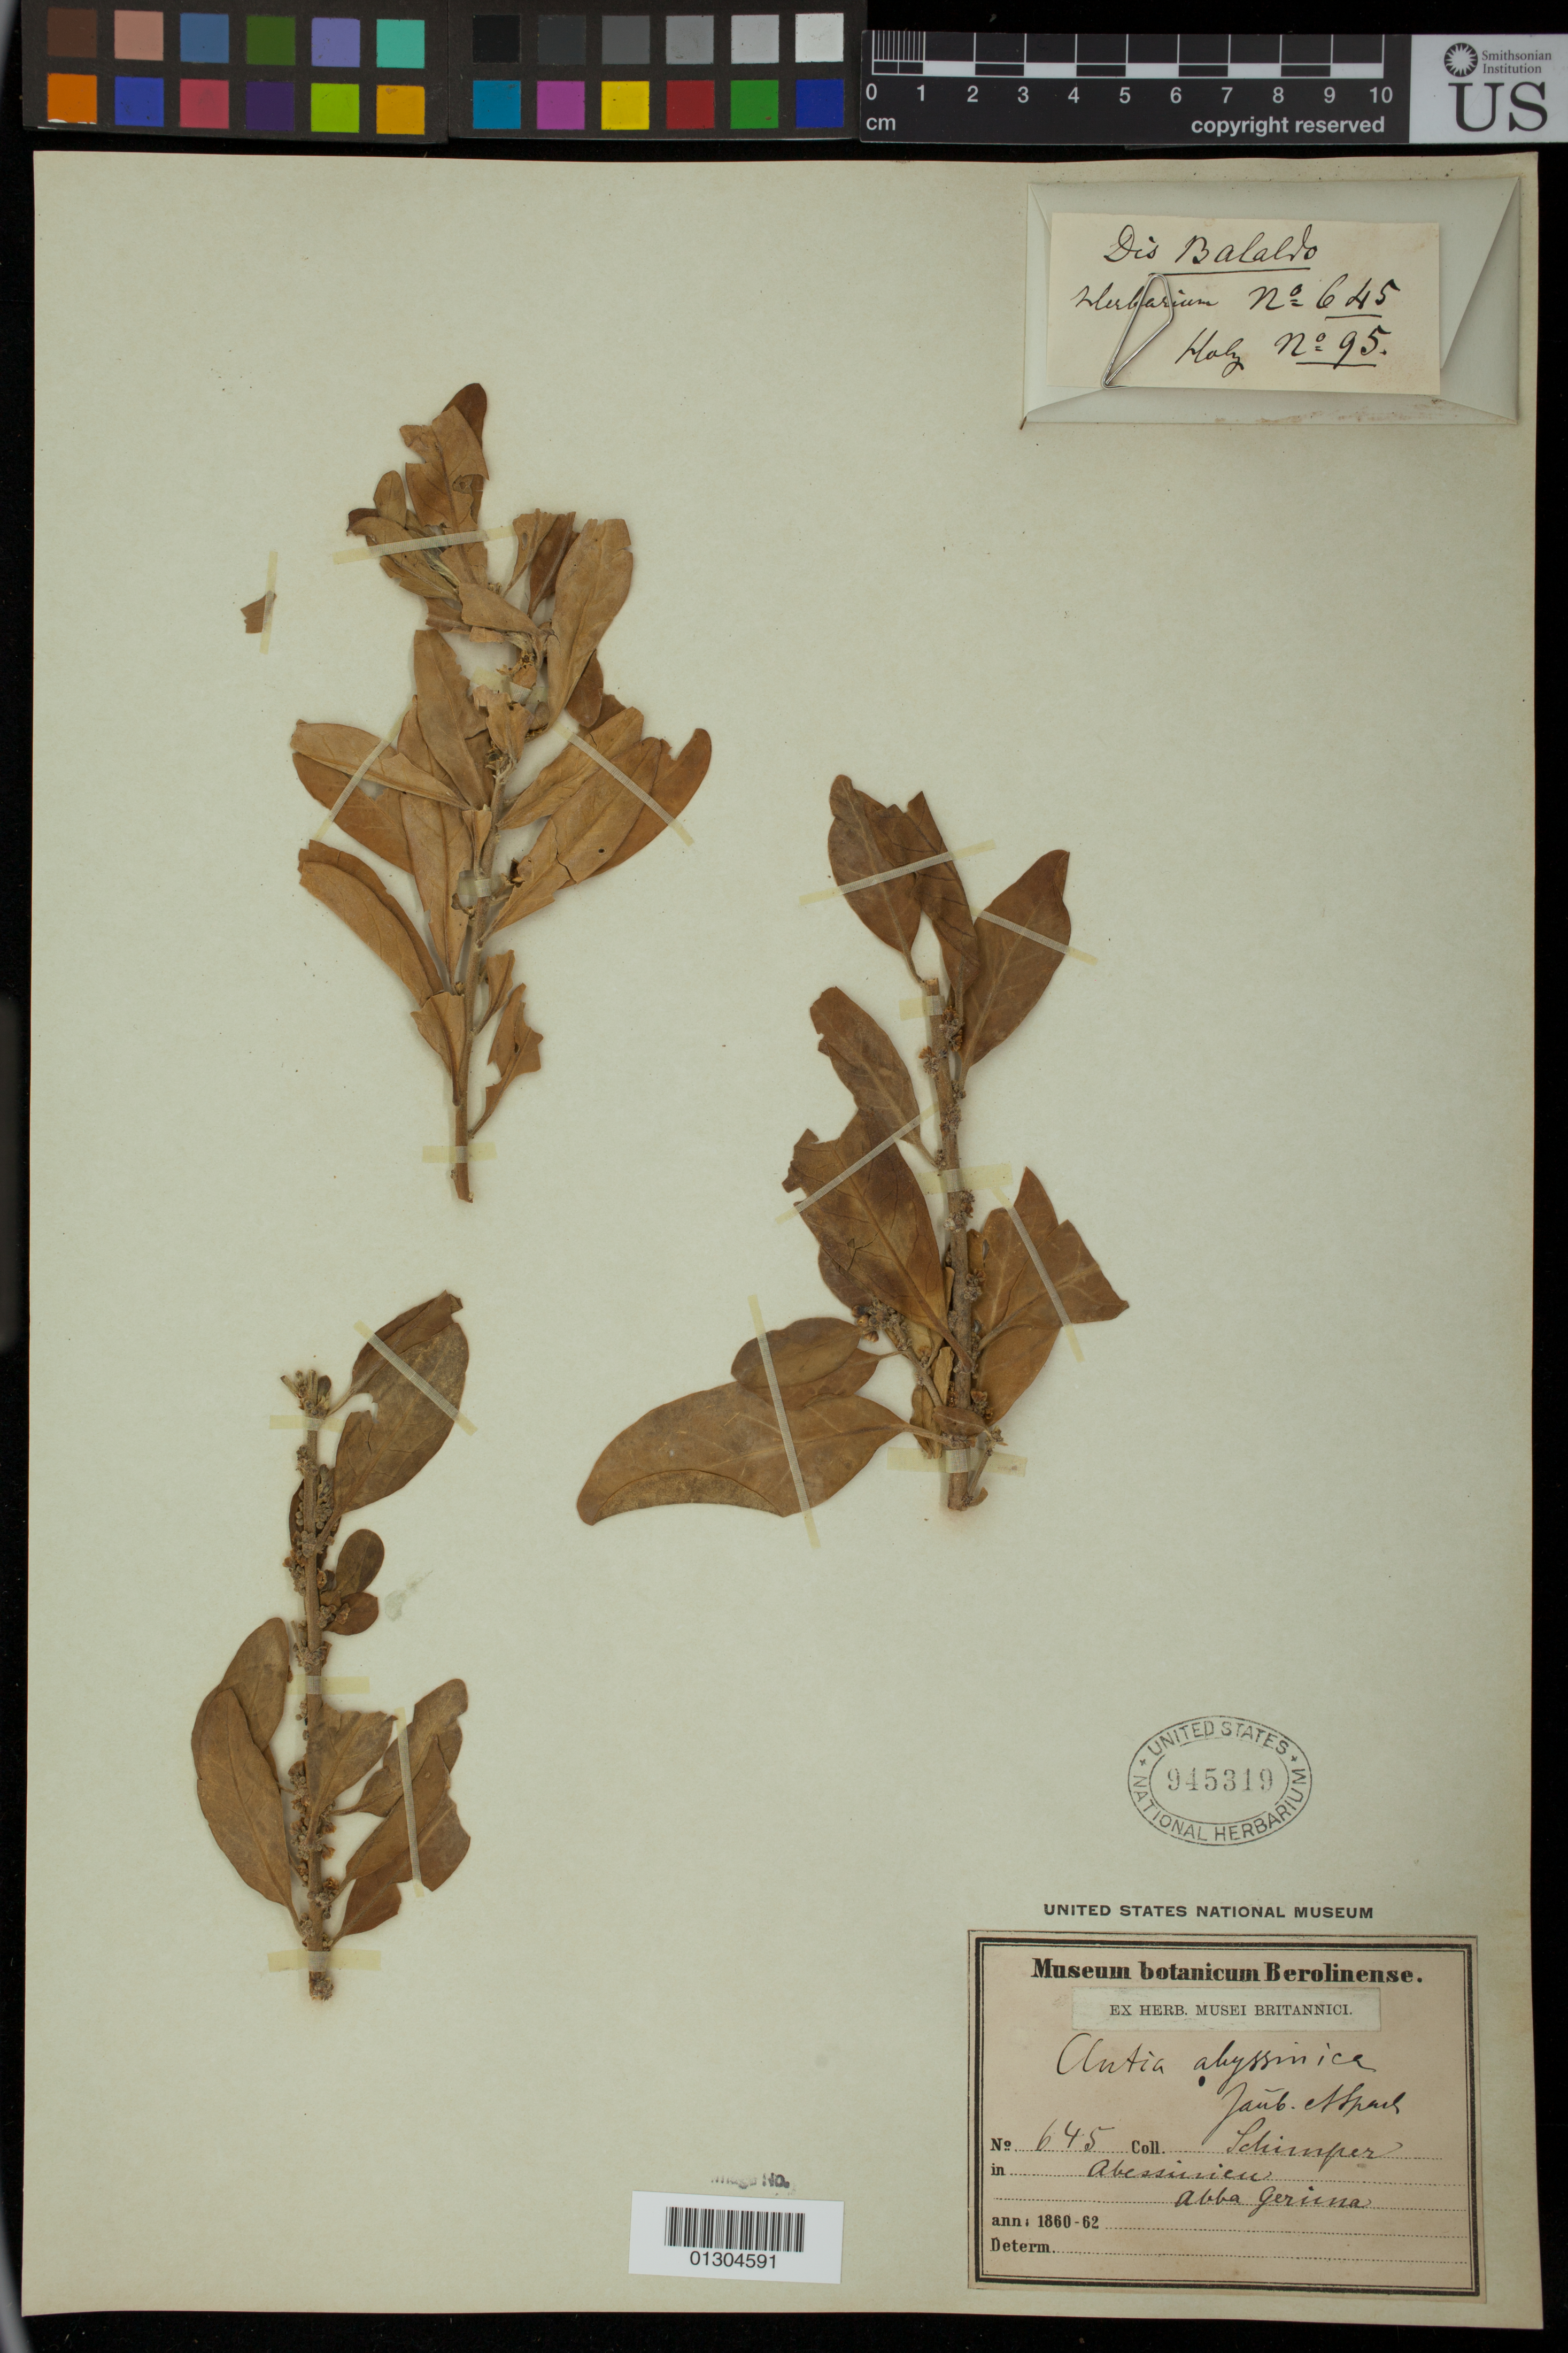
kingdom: Plantae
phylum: Tracheophyta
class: Magnoliopsida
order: Malpighiales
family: Peraceae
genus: Clutia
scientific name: Clutia abyssinica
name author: Jaub. & Spach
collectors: -. Schimper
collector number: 645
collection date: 1860/1862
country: Ethiopia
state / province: Tigray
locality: Abissinnia, Abba Gerima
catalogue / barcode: US 945319